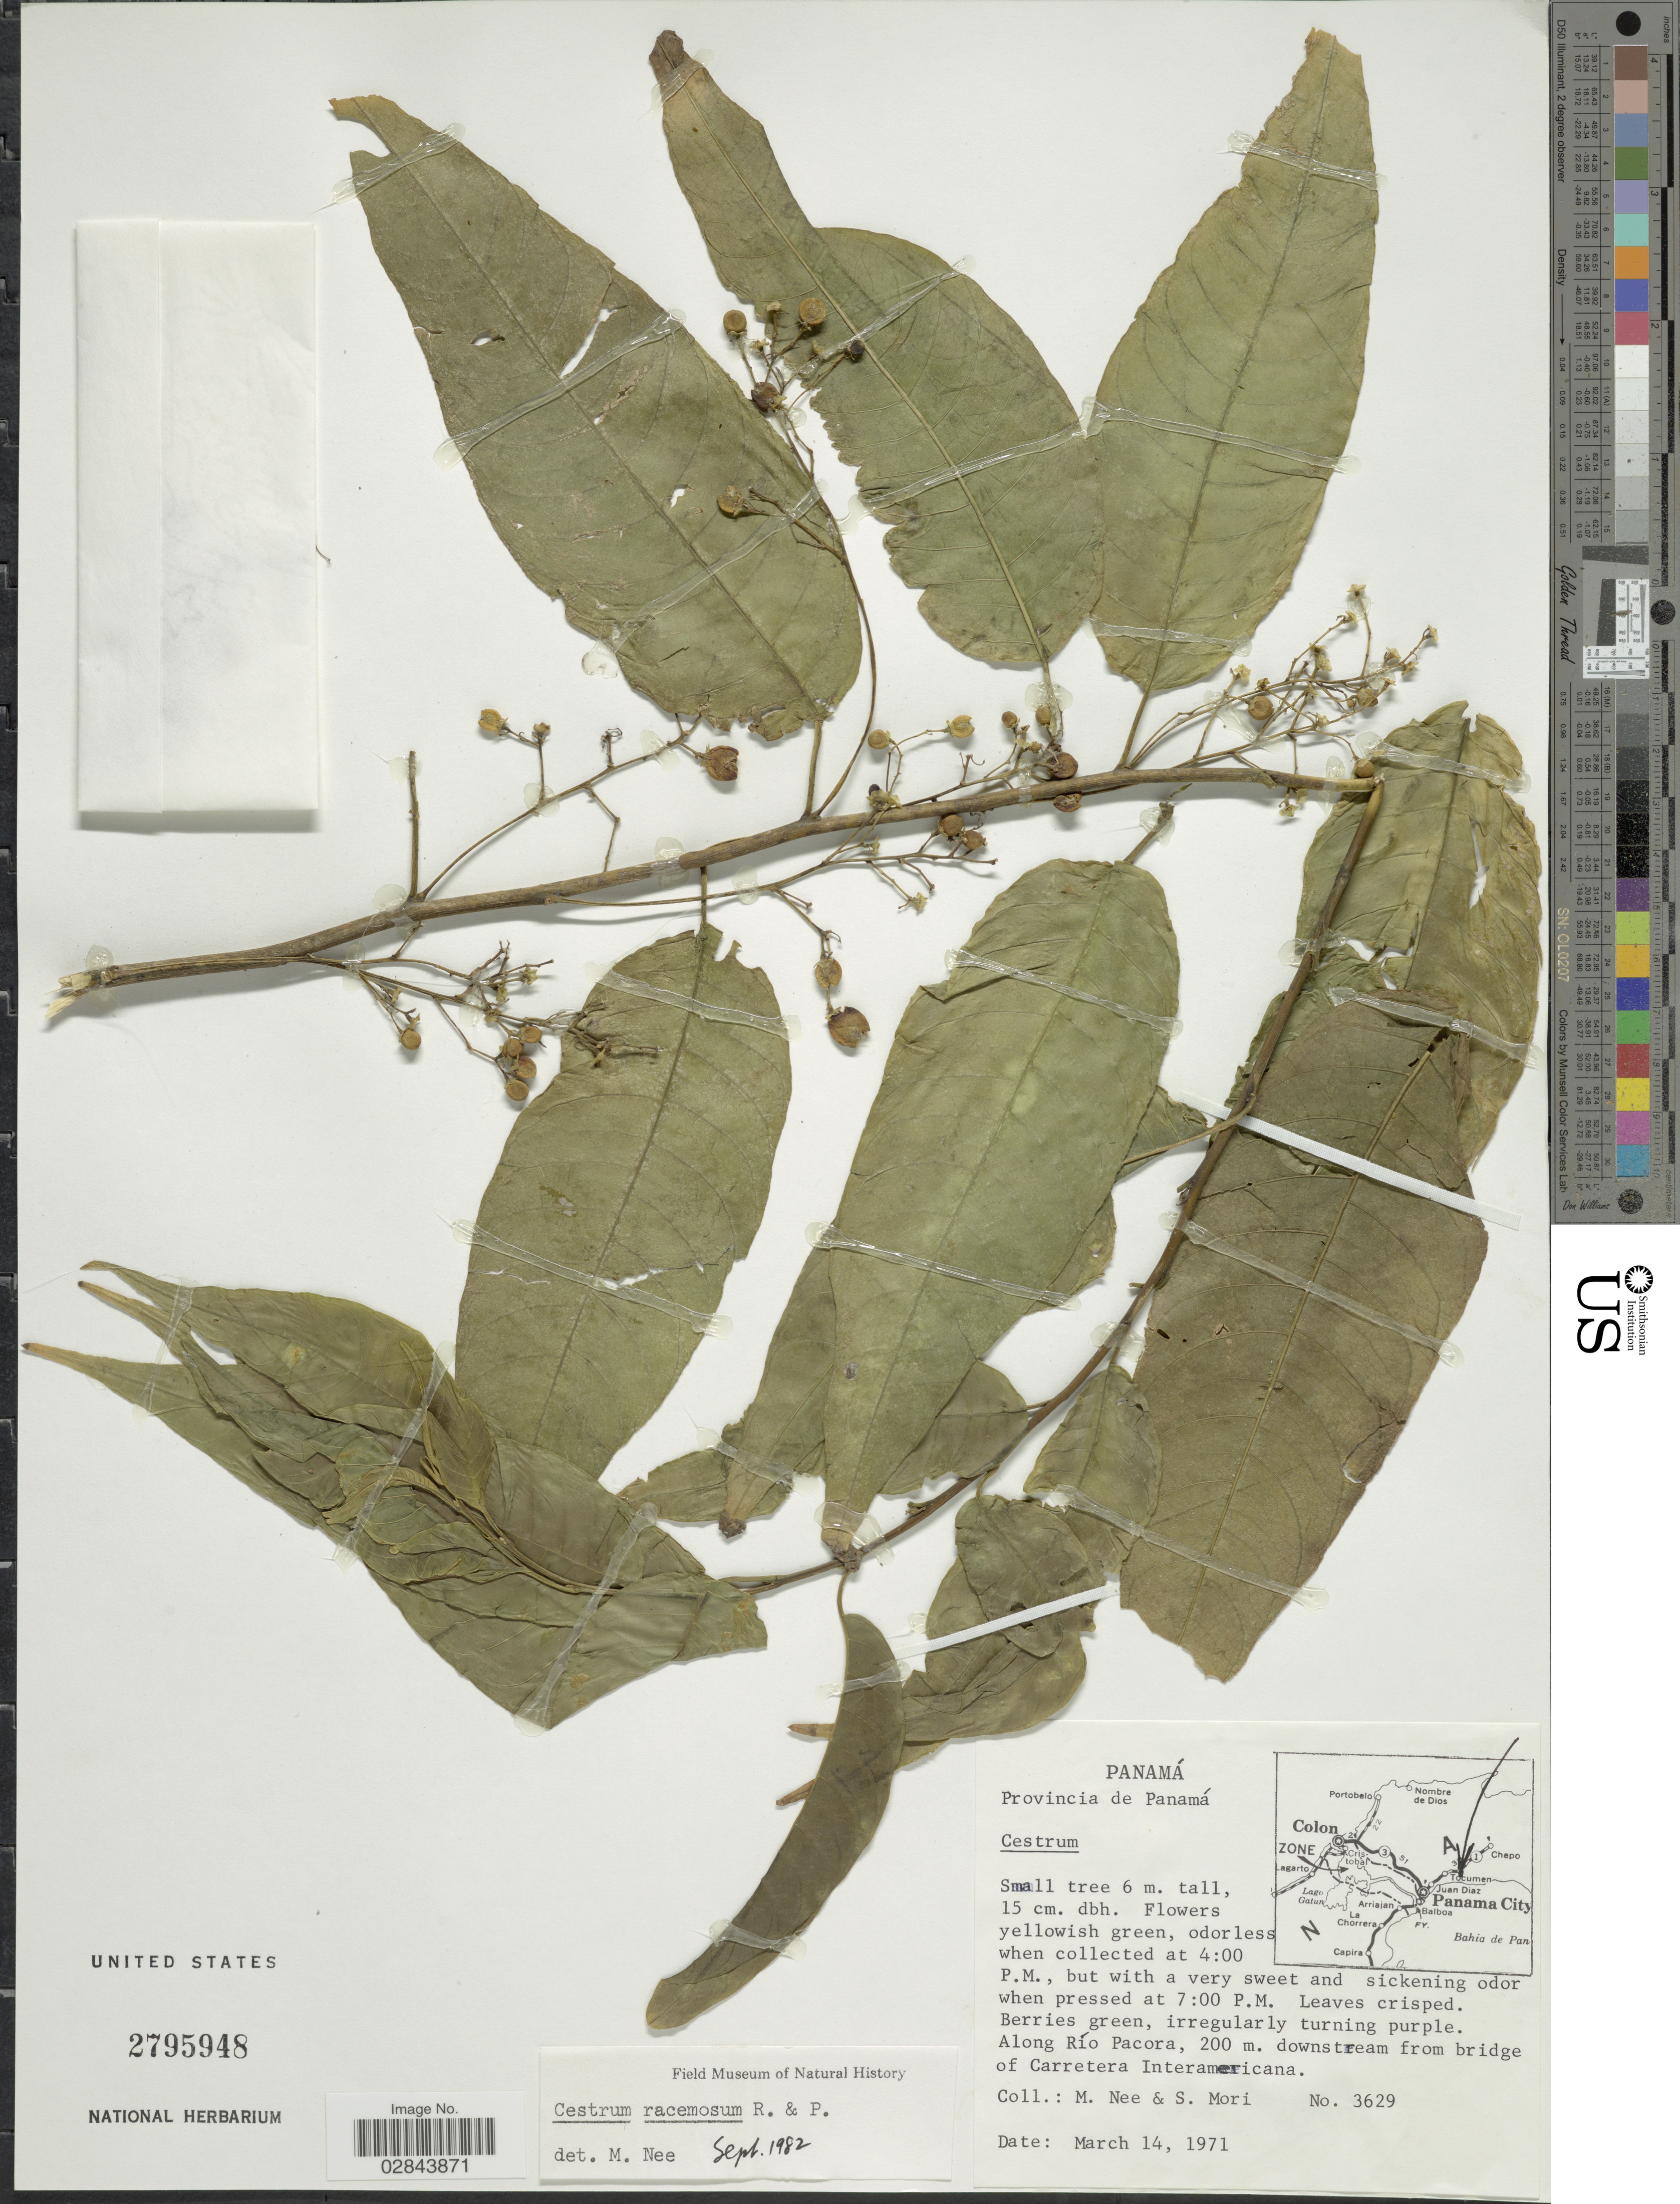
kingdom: Plantae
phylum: Tracheophyta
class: Magnoliopsida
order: Solanales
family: Solanaceae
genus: Cestrum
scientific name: Cestrum racemosum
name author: Ruiz & Pav.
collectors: M. Nee & S. Mori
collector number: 3629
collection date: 1971-03-14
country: Panama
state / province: Panamá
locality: Along Río Pacora, downstream from bridge of Carretera Interamericana.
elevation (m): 200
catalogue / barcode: US 2795948